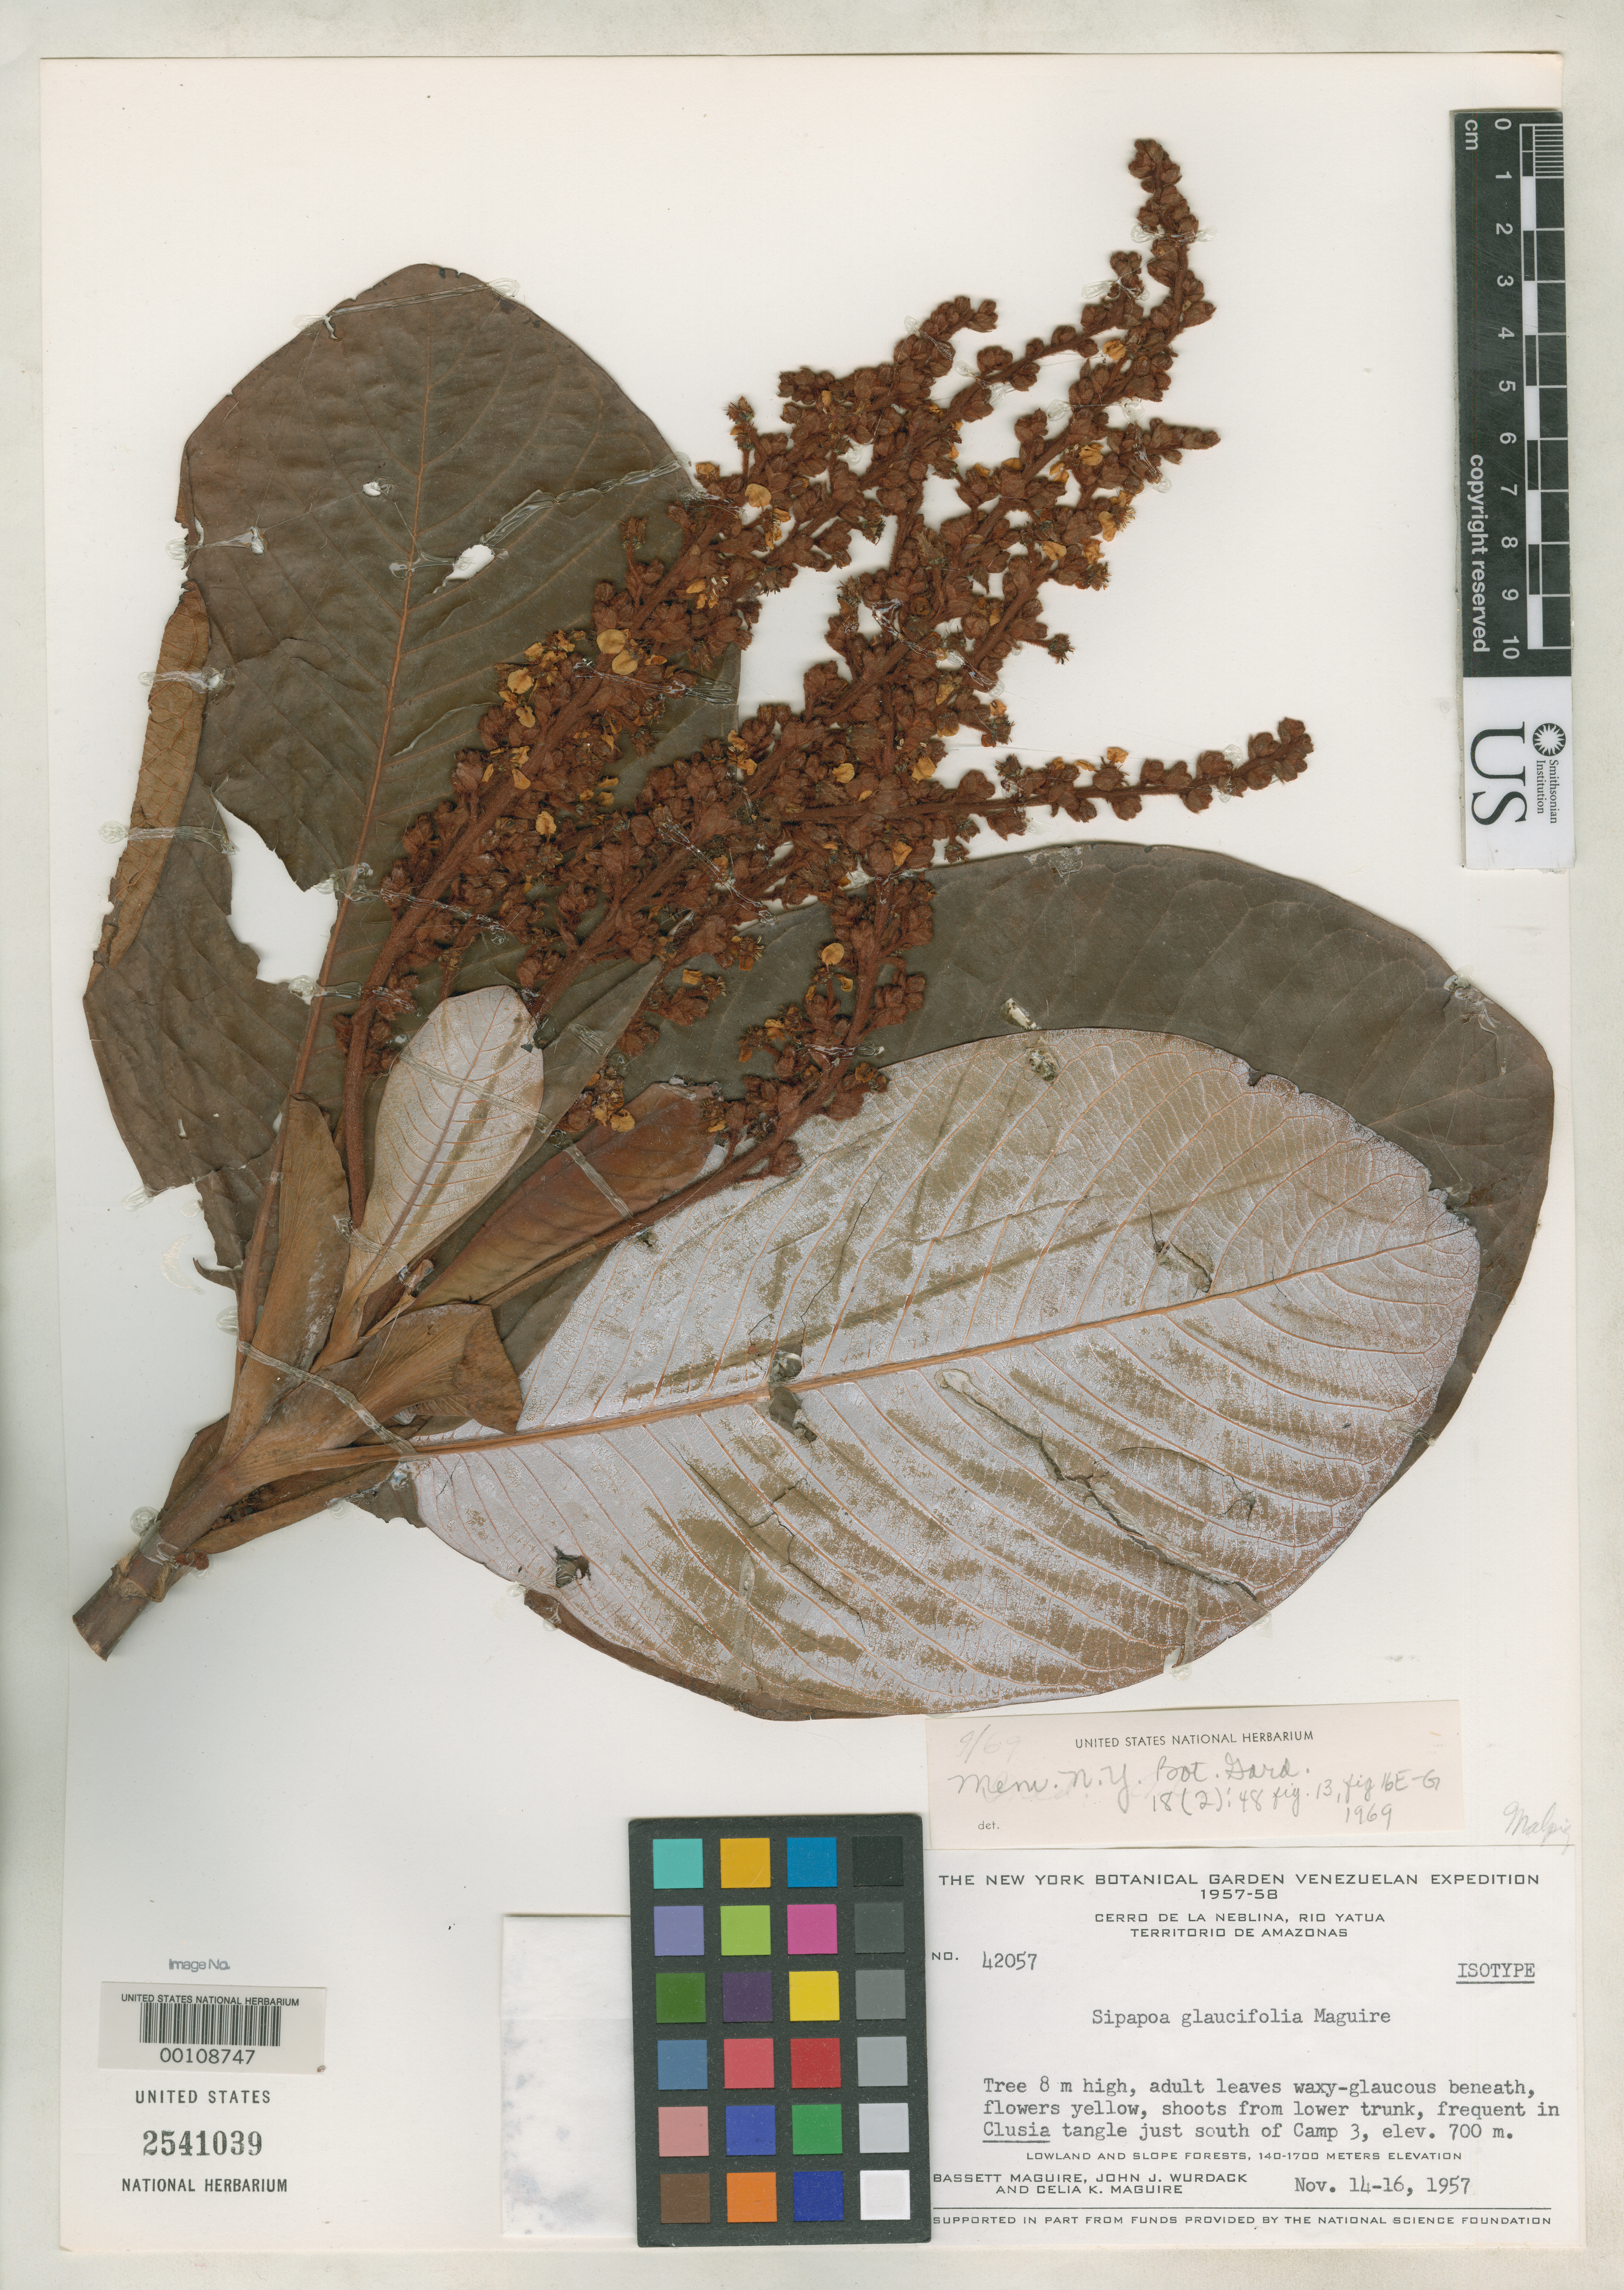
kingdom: Plantae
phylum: Tracheophyta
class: Magnoliopsida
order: Malpighiales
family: Malpighiaceae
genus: Sipapoa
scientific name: Sipapoa glaucifolia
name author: Maguire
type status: Isotype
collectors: B. Maguire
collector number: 42057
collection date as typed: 14 Nov 1957 to 16 Nov 1957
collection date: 1957-11-14/1957-11-16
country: Venezuela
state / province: Amazonas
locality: Cerro de la Neblina, Rio Yatua.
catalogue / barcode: US 2541039